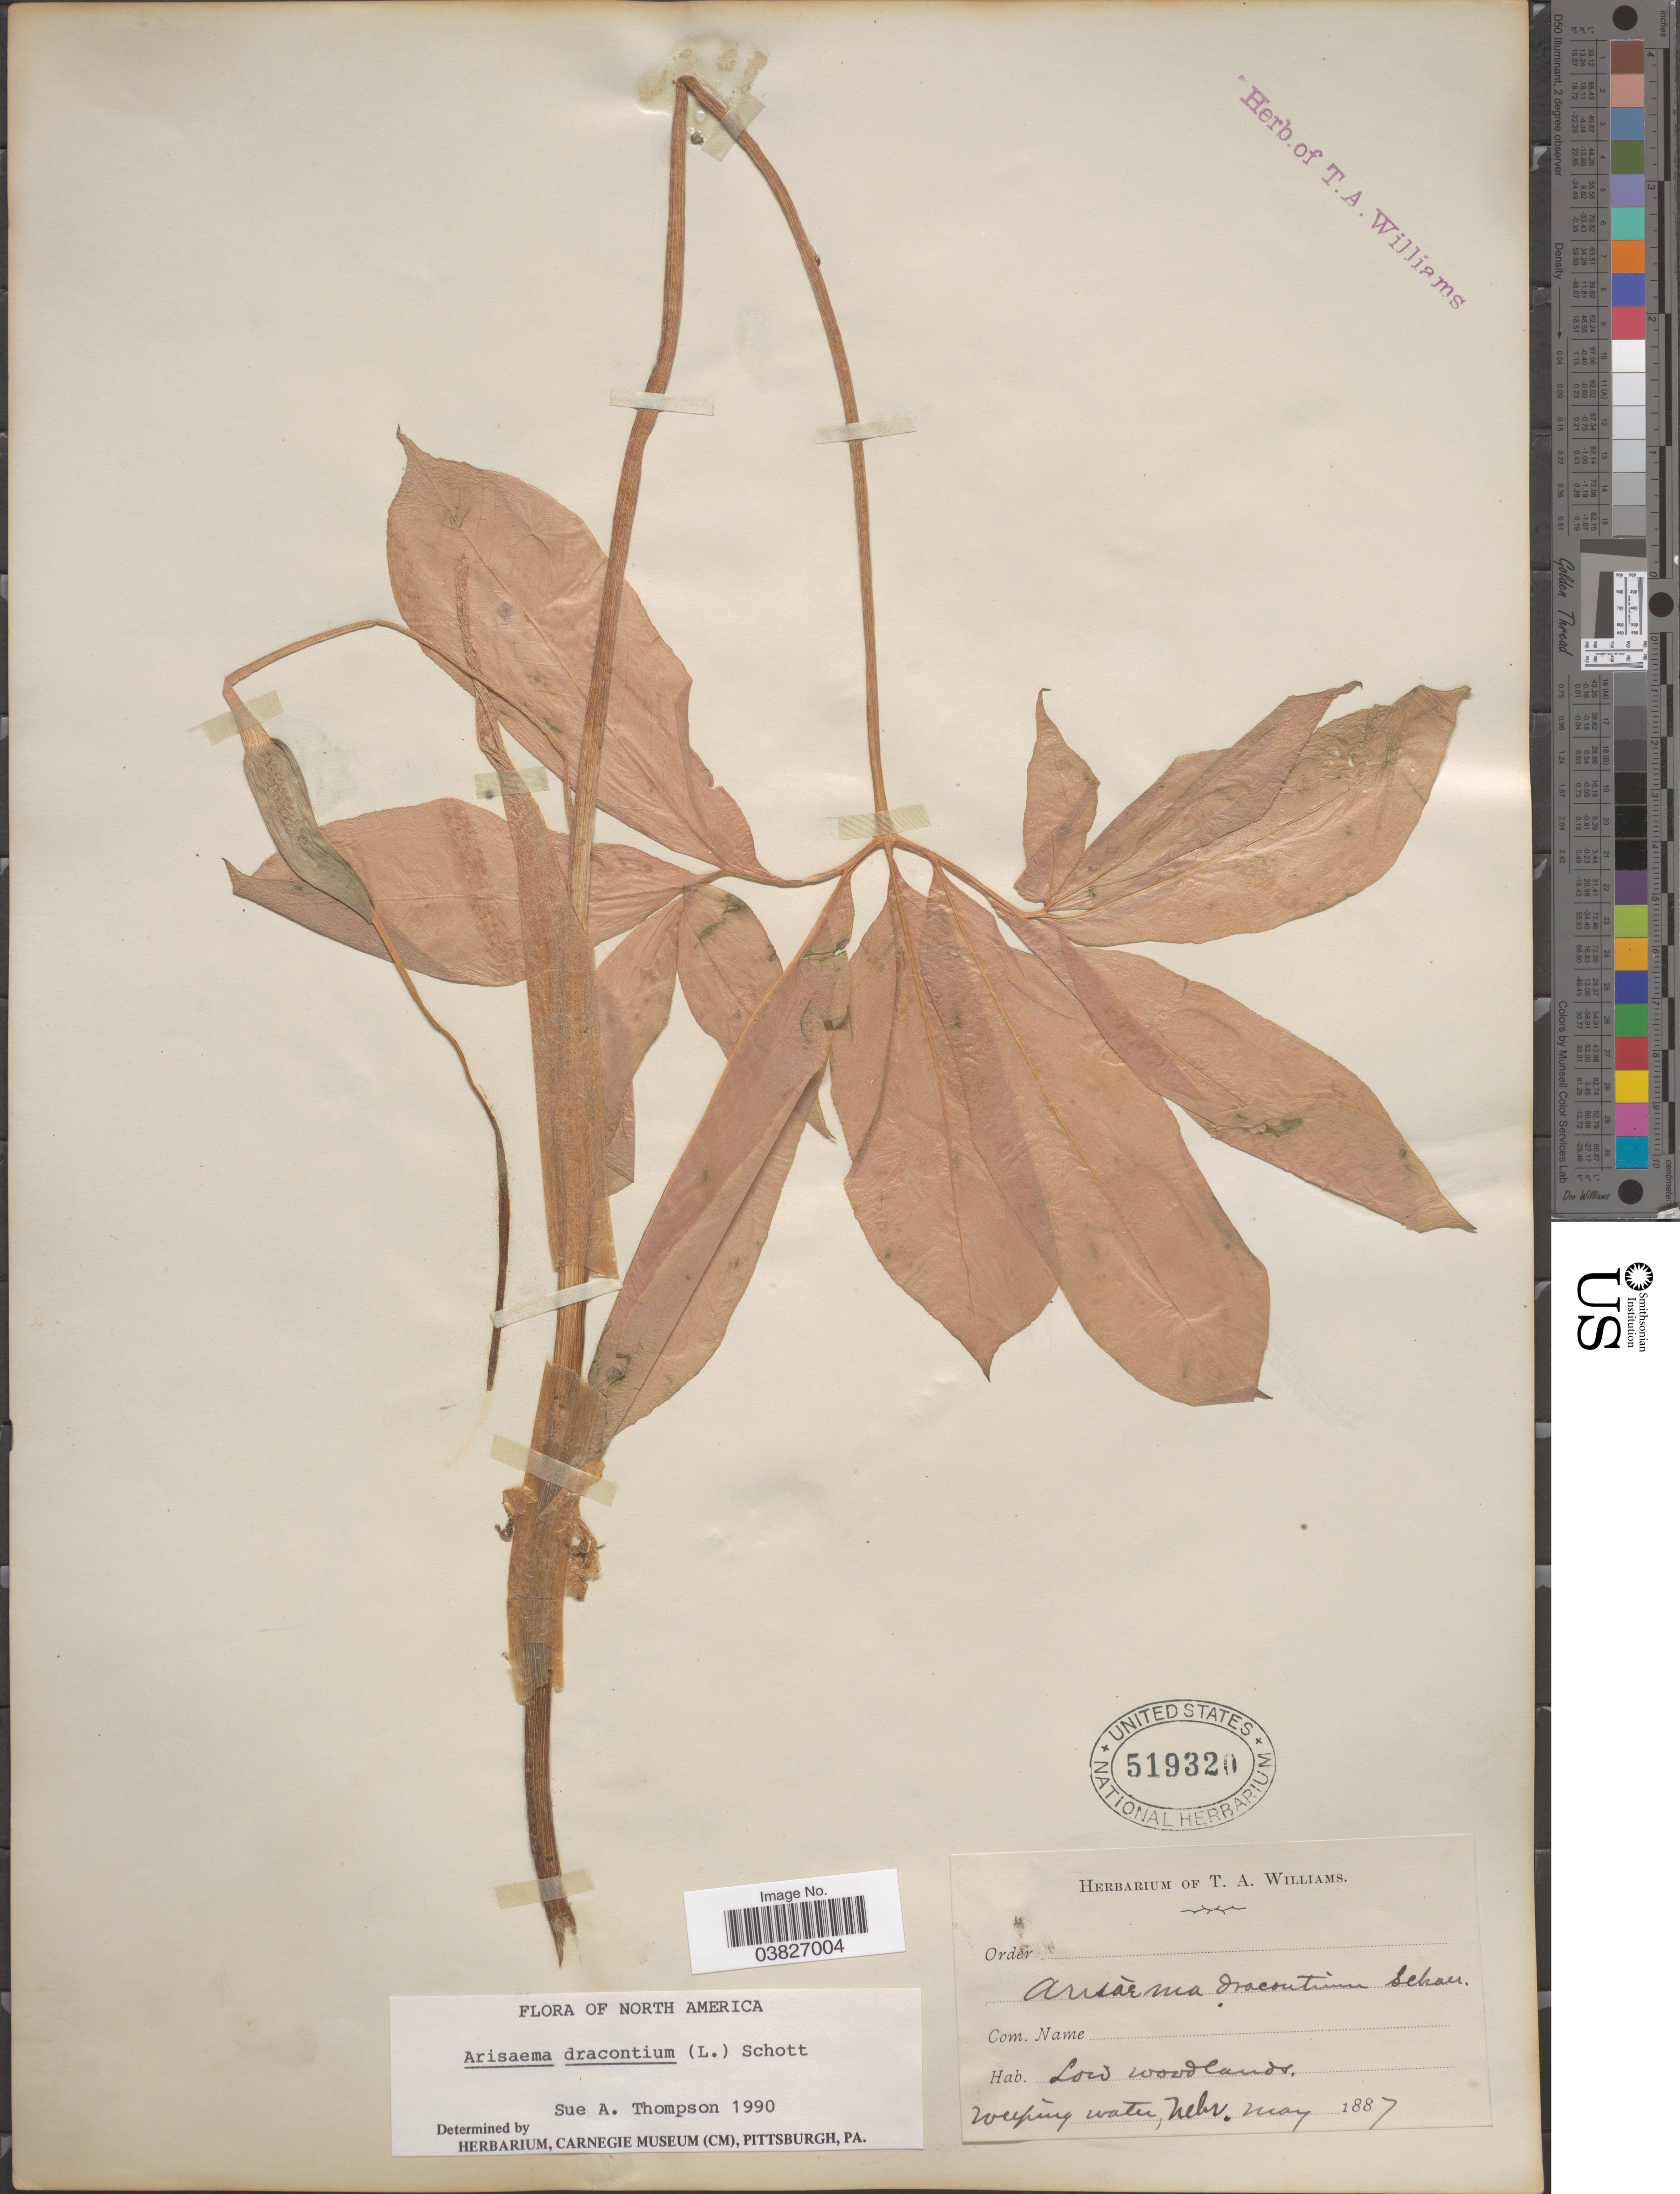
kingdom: Plantae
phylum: Tracheophyta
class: Liliopsida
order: Alismatales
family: Araceae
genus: Arisaema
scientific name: Arisaema dracontium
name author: (L.) Schott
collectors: ex herb. Thos. A. Williams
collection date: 1887-05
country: United States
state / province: Nebraska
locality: Low woodlands. Weeping water.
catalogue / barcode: US 519320